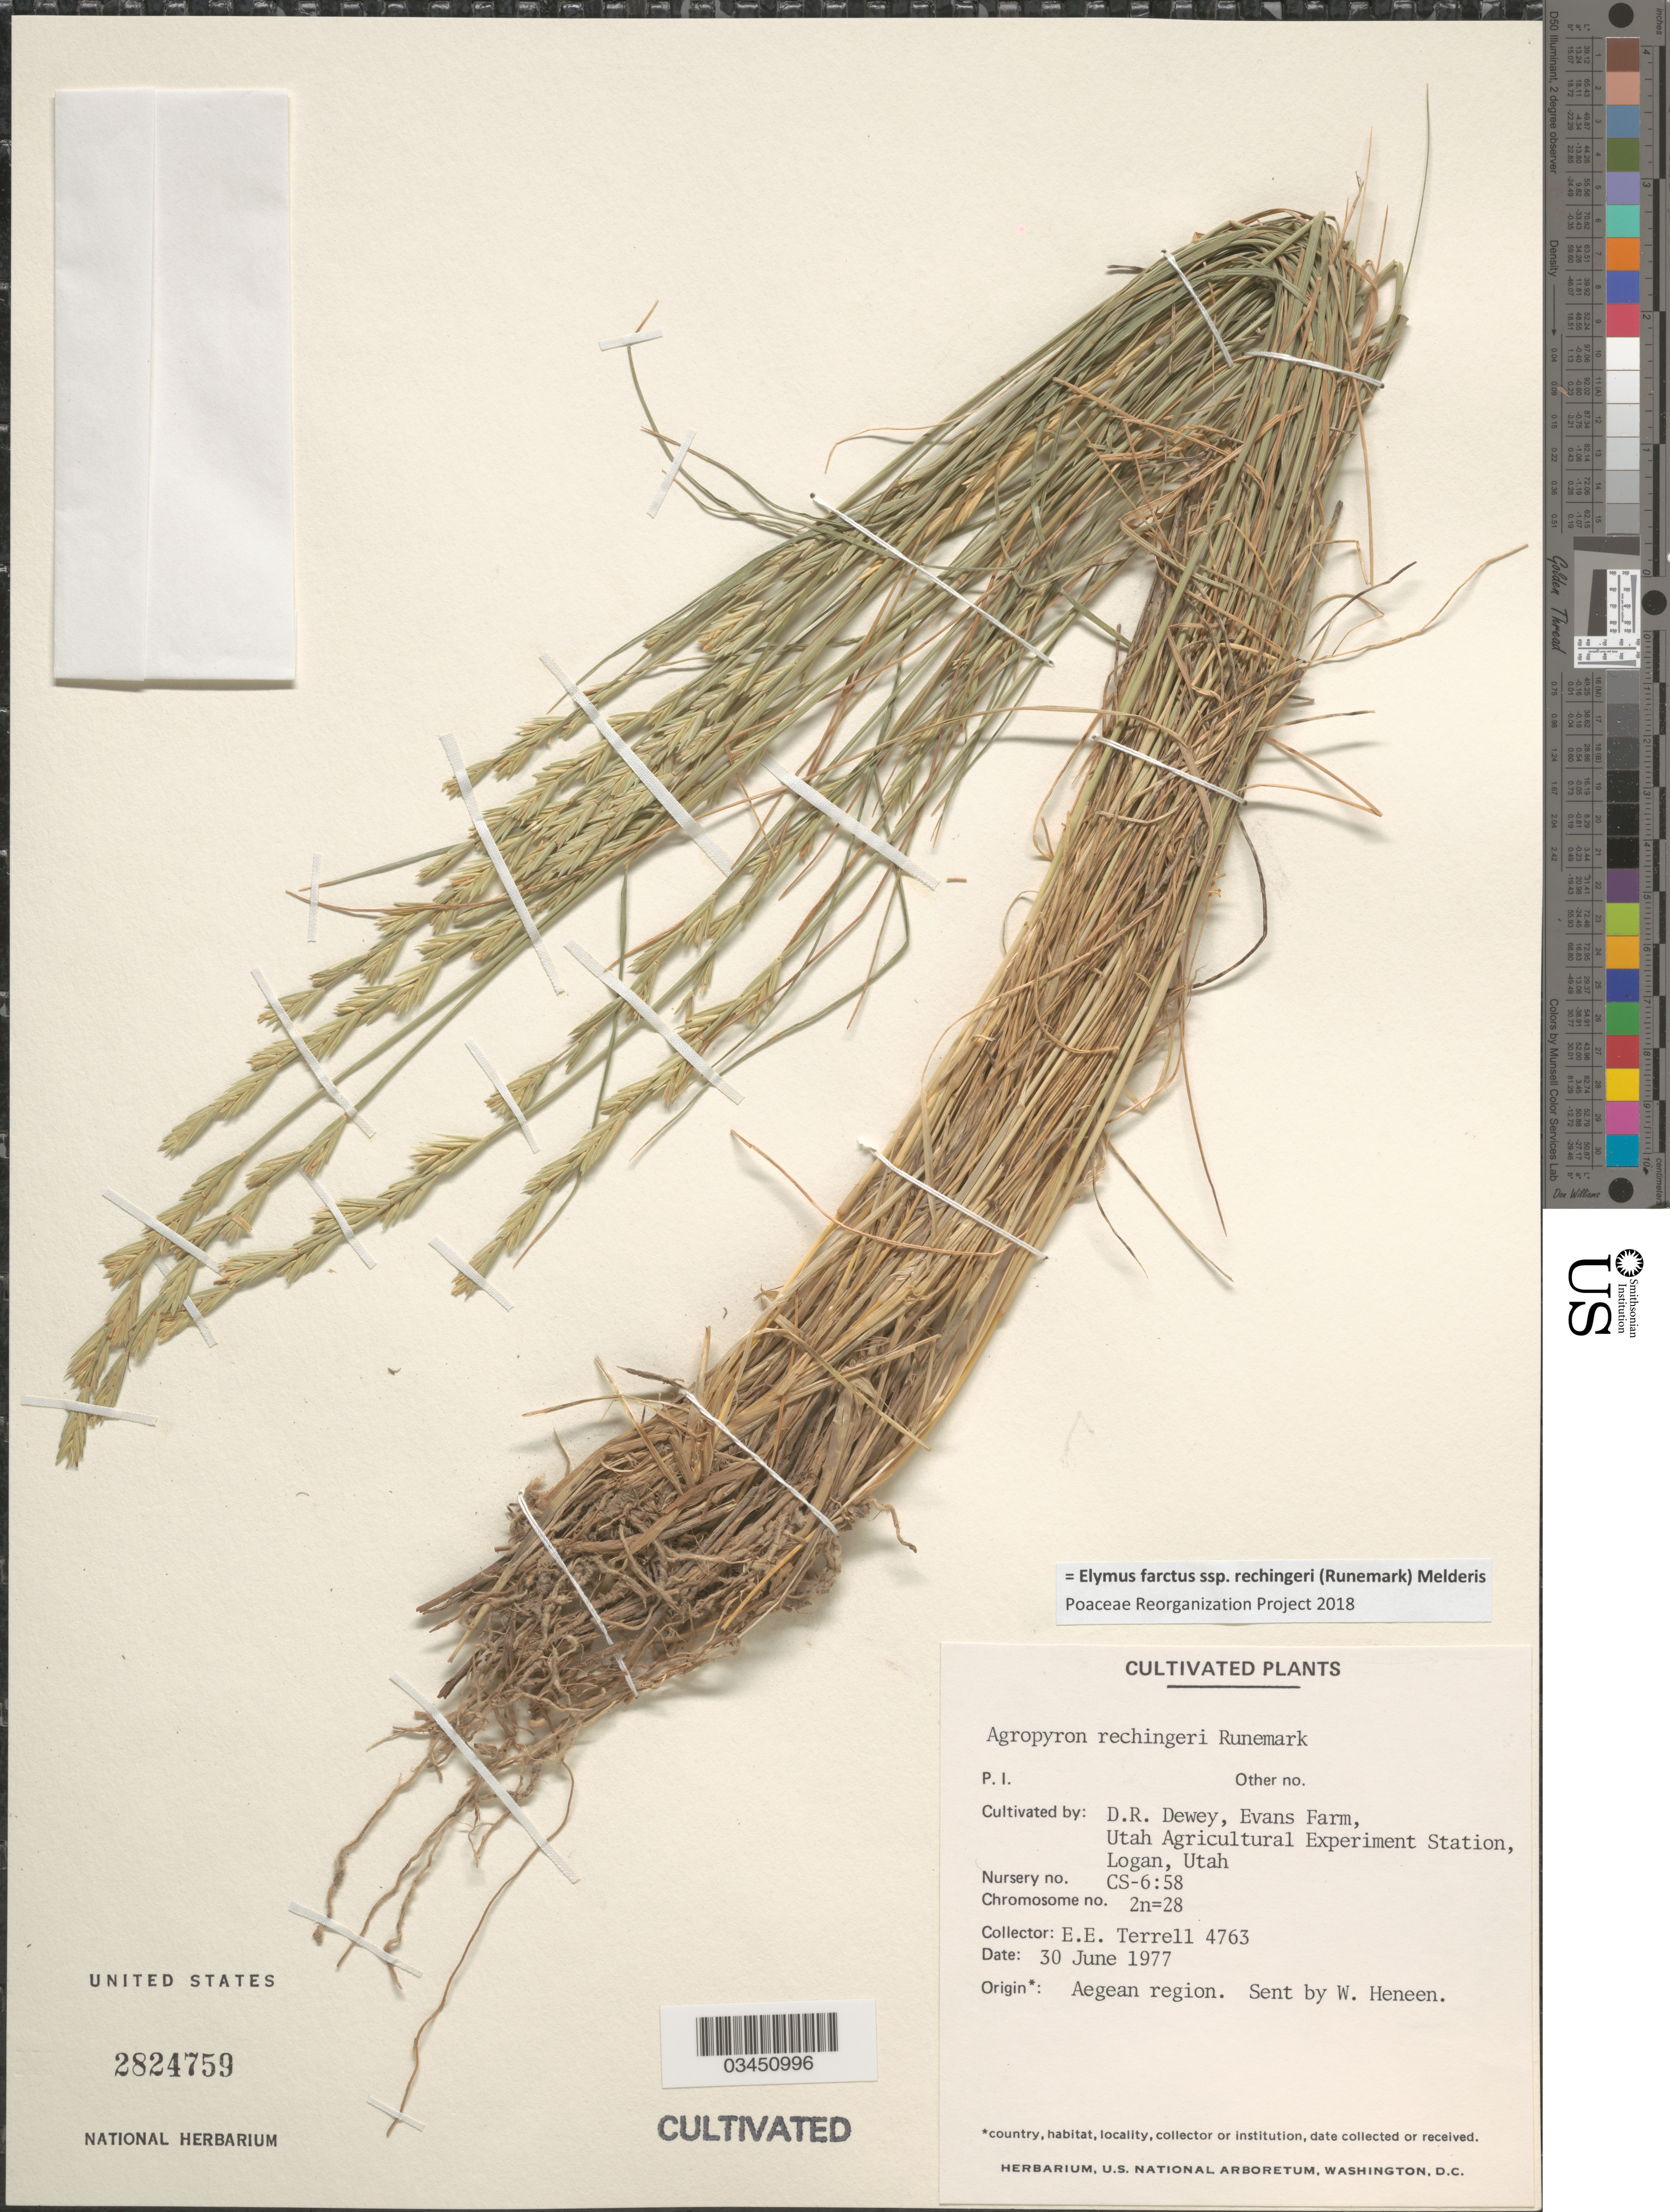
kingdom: Plantae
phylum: Tracheophyta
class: Liliopsida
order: Poales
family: Poaceae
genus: Elymus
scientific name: Elymus farctus subsp. rechingeri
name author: (Runemark) Melderis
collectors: D. Dewey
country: United States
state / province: Utah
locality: Evans Farm, Utah Agricultural Experiment Station, Logan. Nursery no. CS-6:58.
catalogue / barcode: US 2824759